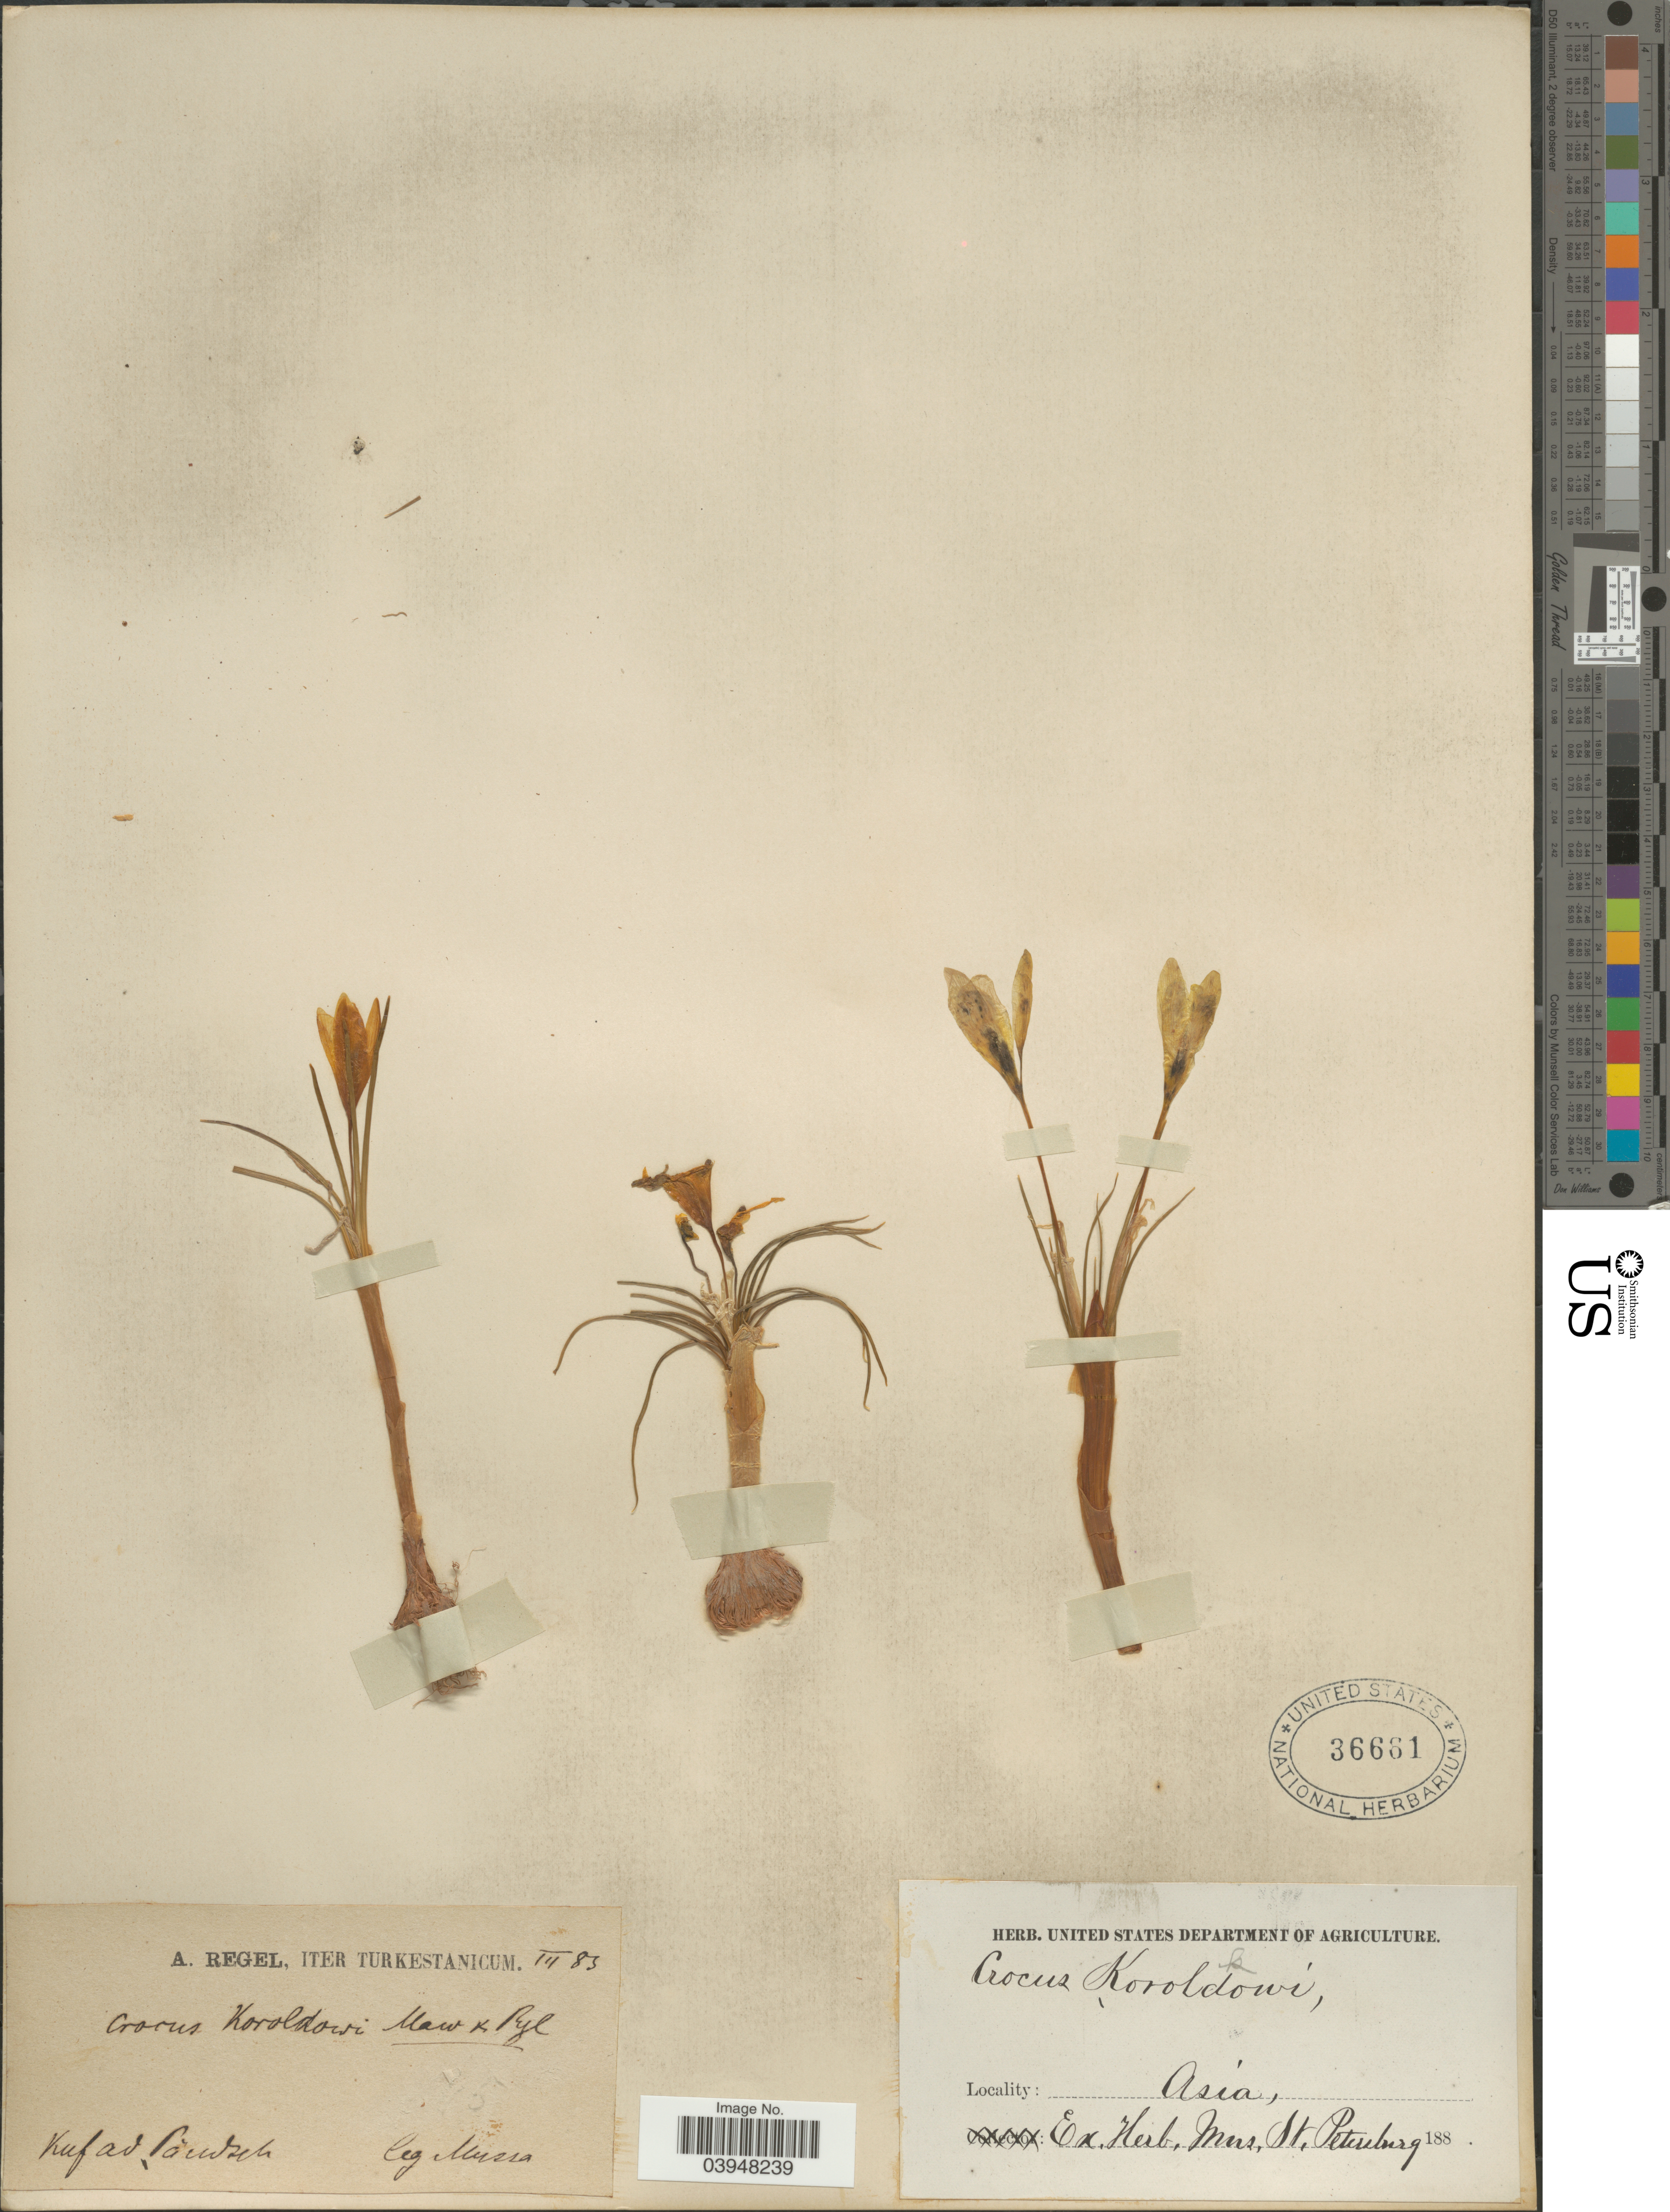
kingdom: Plantae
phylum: Tracheophyta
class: Liliopsida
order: Asparagales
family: Iridaceae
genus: Crocus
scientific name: Crocus korolkowii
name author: Maw & Regel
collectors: Mussa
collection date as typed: Transcribed d/m/y: /3/83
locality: Turkestanicum. Kuf ad, Pändsch [interpreted]. Asia.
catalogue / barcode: US 36661